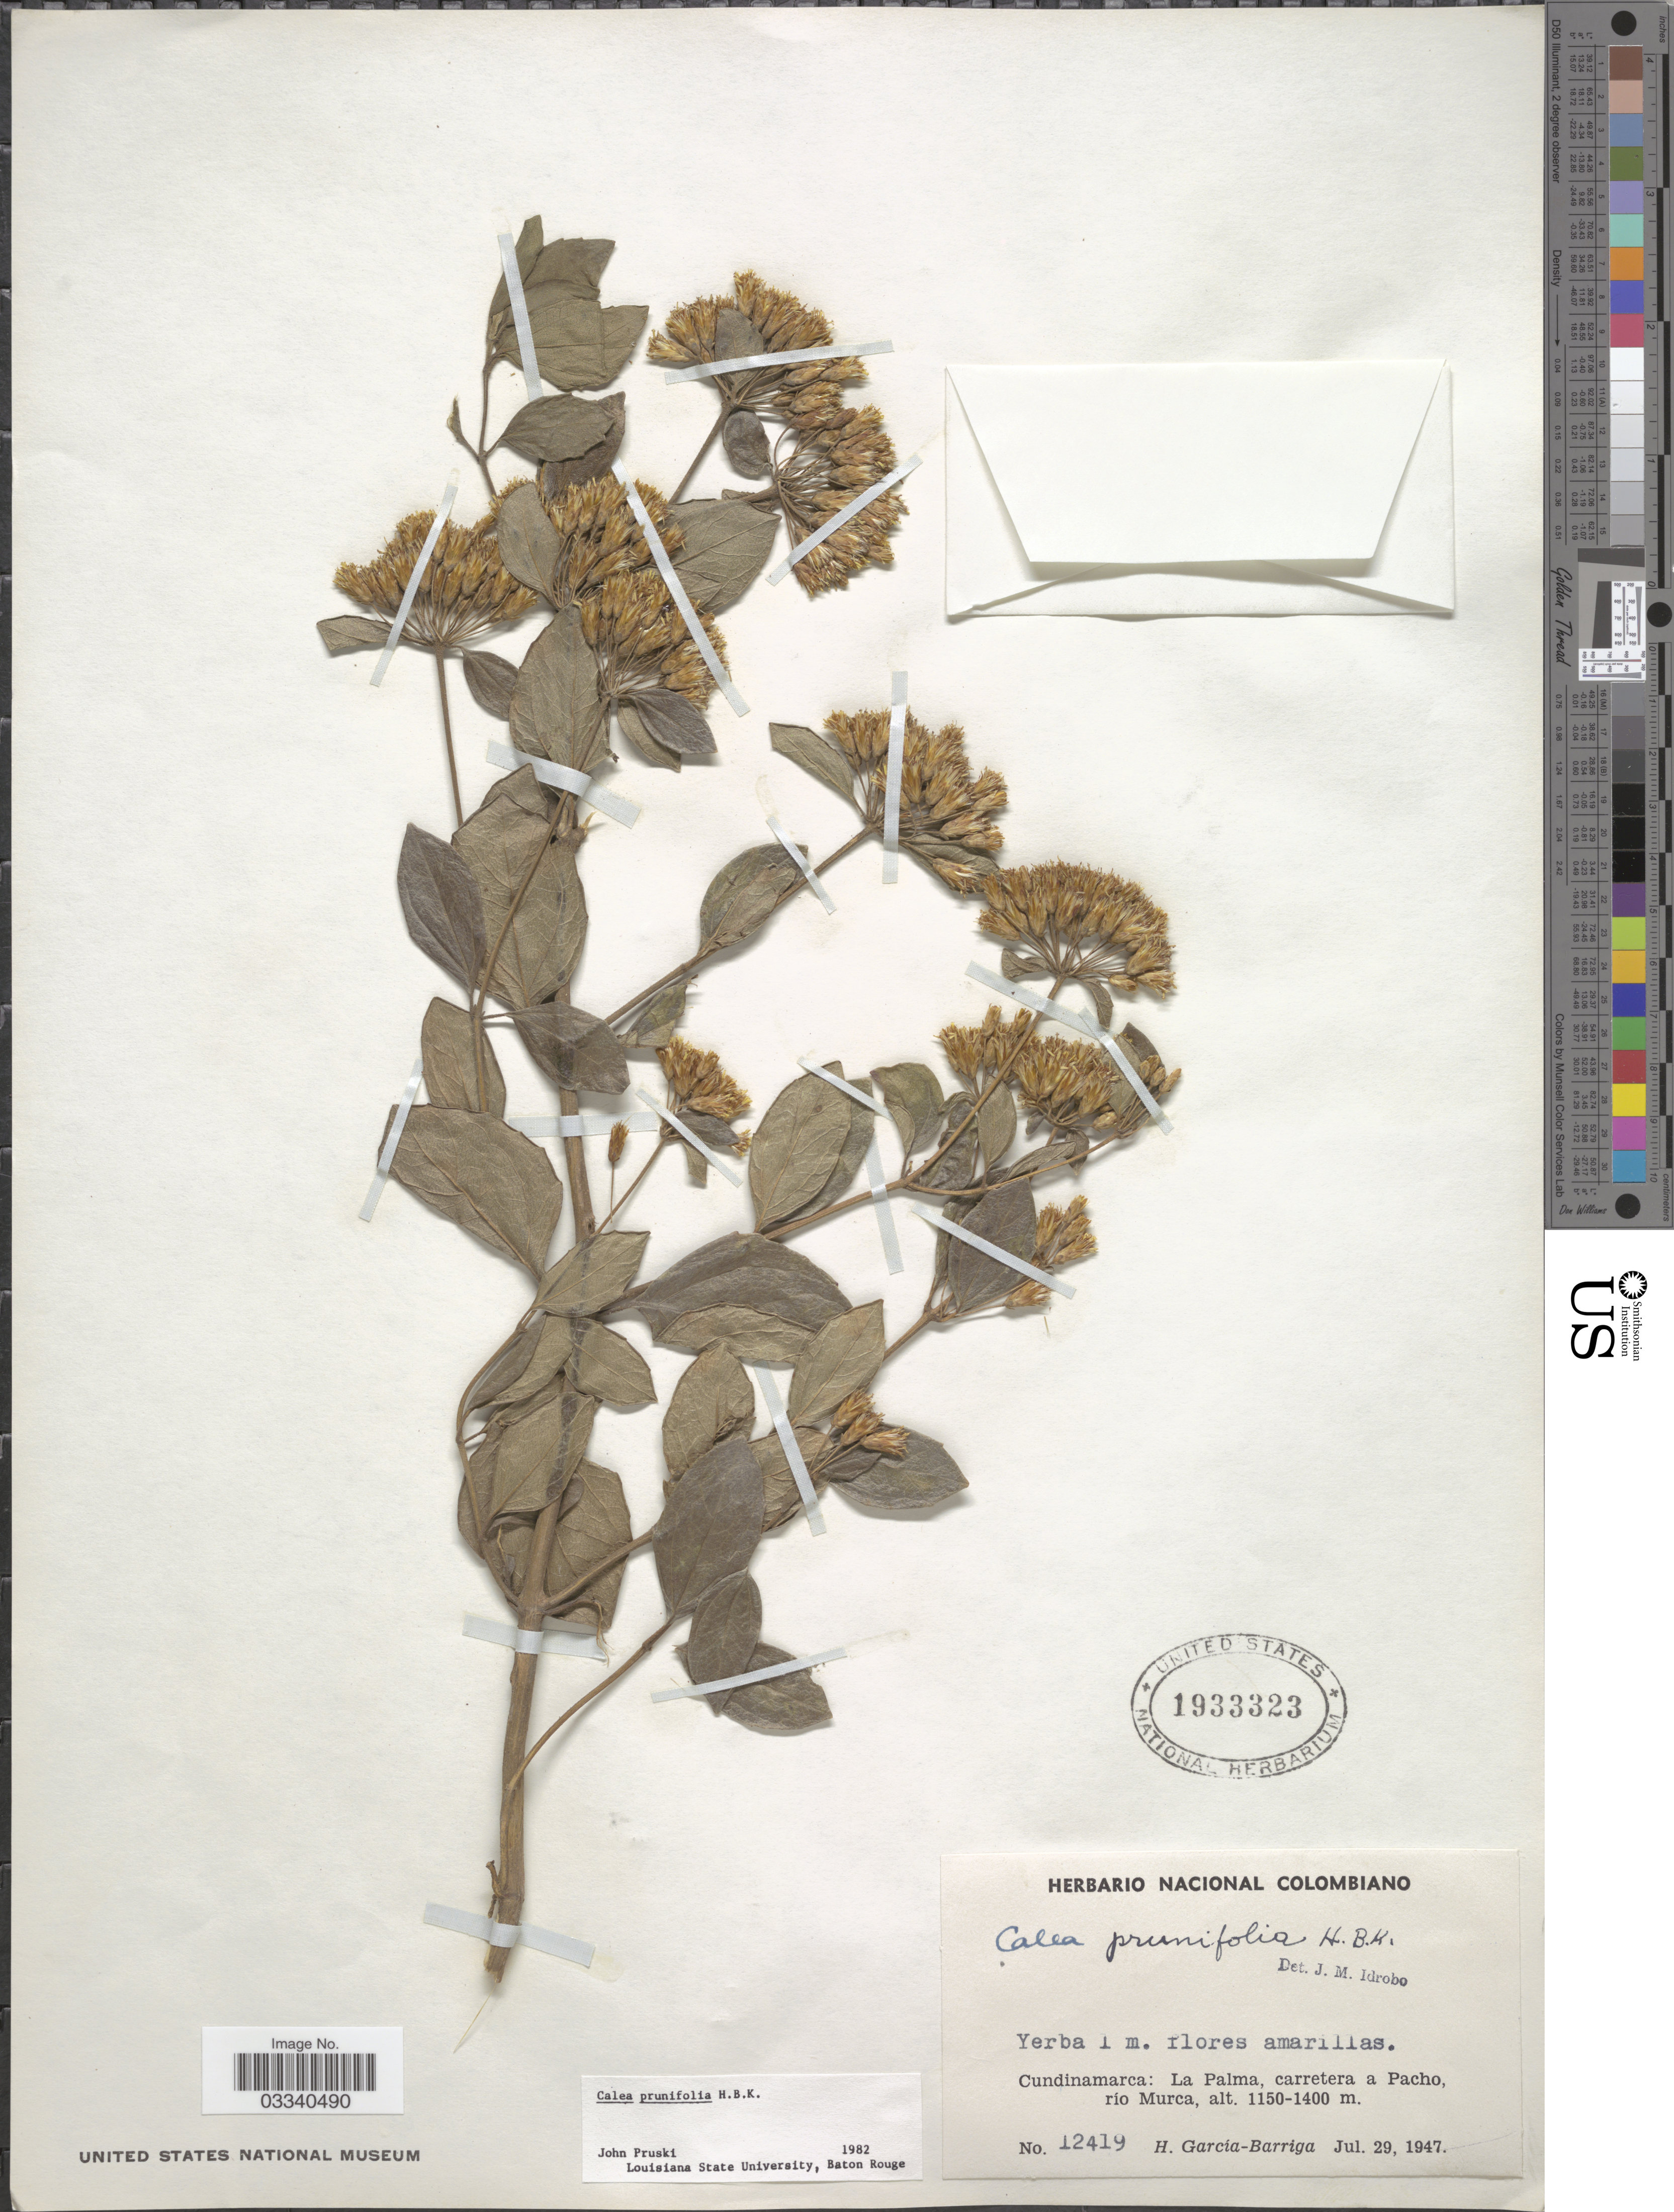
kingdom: Plantae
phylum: Tracheophyta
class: Magnoliopsida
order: Asterales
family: Asteraceae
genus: Calea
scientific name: Calea prunifolia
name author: Kunth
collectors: H. García Barriga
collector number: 12419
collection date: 1947-07-29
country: Colombia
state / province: Cundinamarca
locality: La Palma, carretera a Pacho río Murca.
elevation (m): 1150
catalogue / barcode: US 1933323